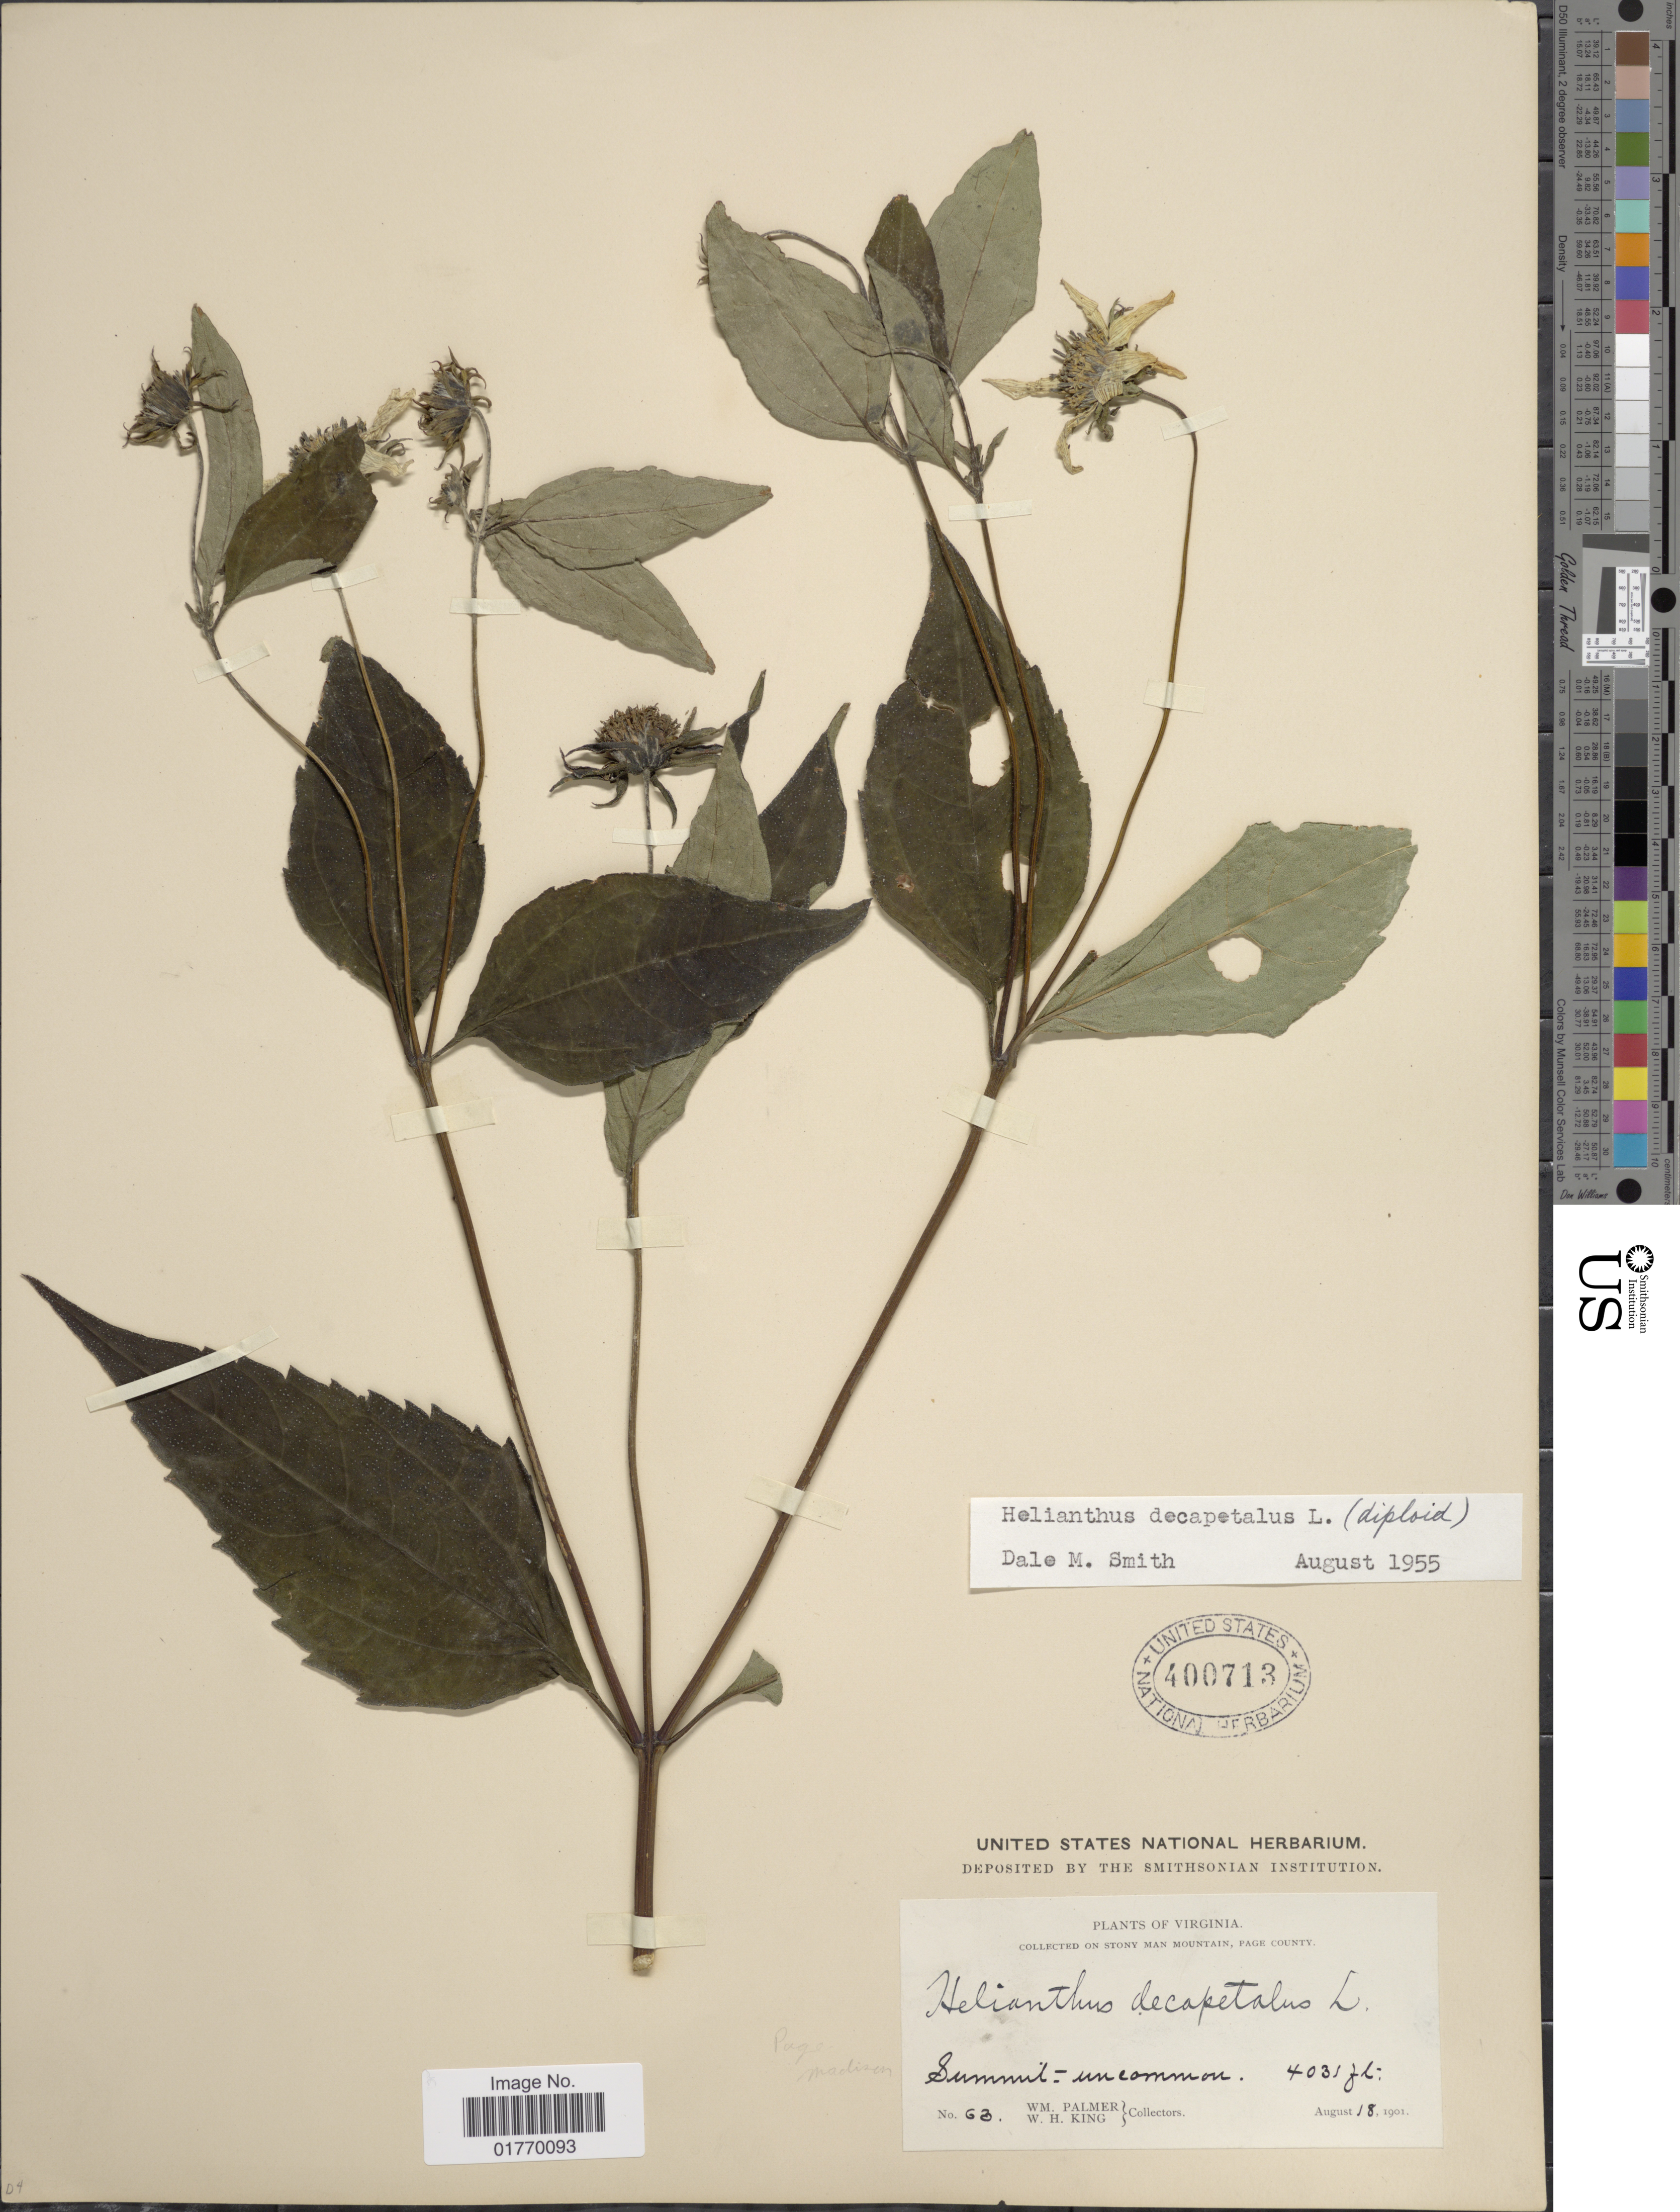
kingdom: Plantae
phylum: Tracheophyta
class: Magnoliopsida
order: Asterales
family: Asteraceae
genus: Helianthus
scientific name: Helianthus decapetalus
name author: L.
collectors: W. Palmer & W. H. King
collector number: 63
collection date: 1901-08-18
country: United States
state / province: Virginia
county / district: Page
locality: On Stony Man Mountain, Summit, uncommon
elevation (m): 1229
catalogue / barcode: US 400713